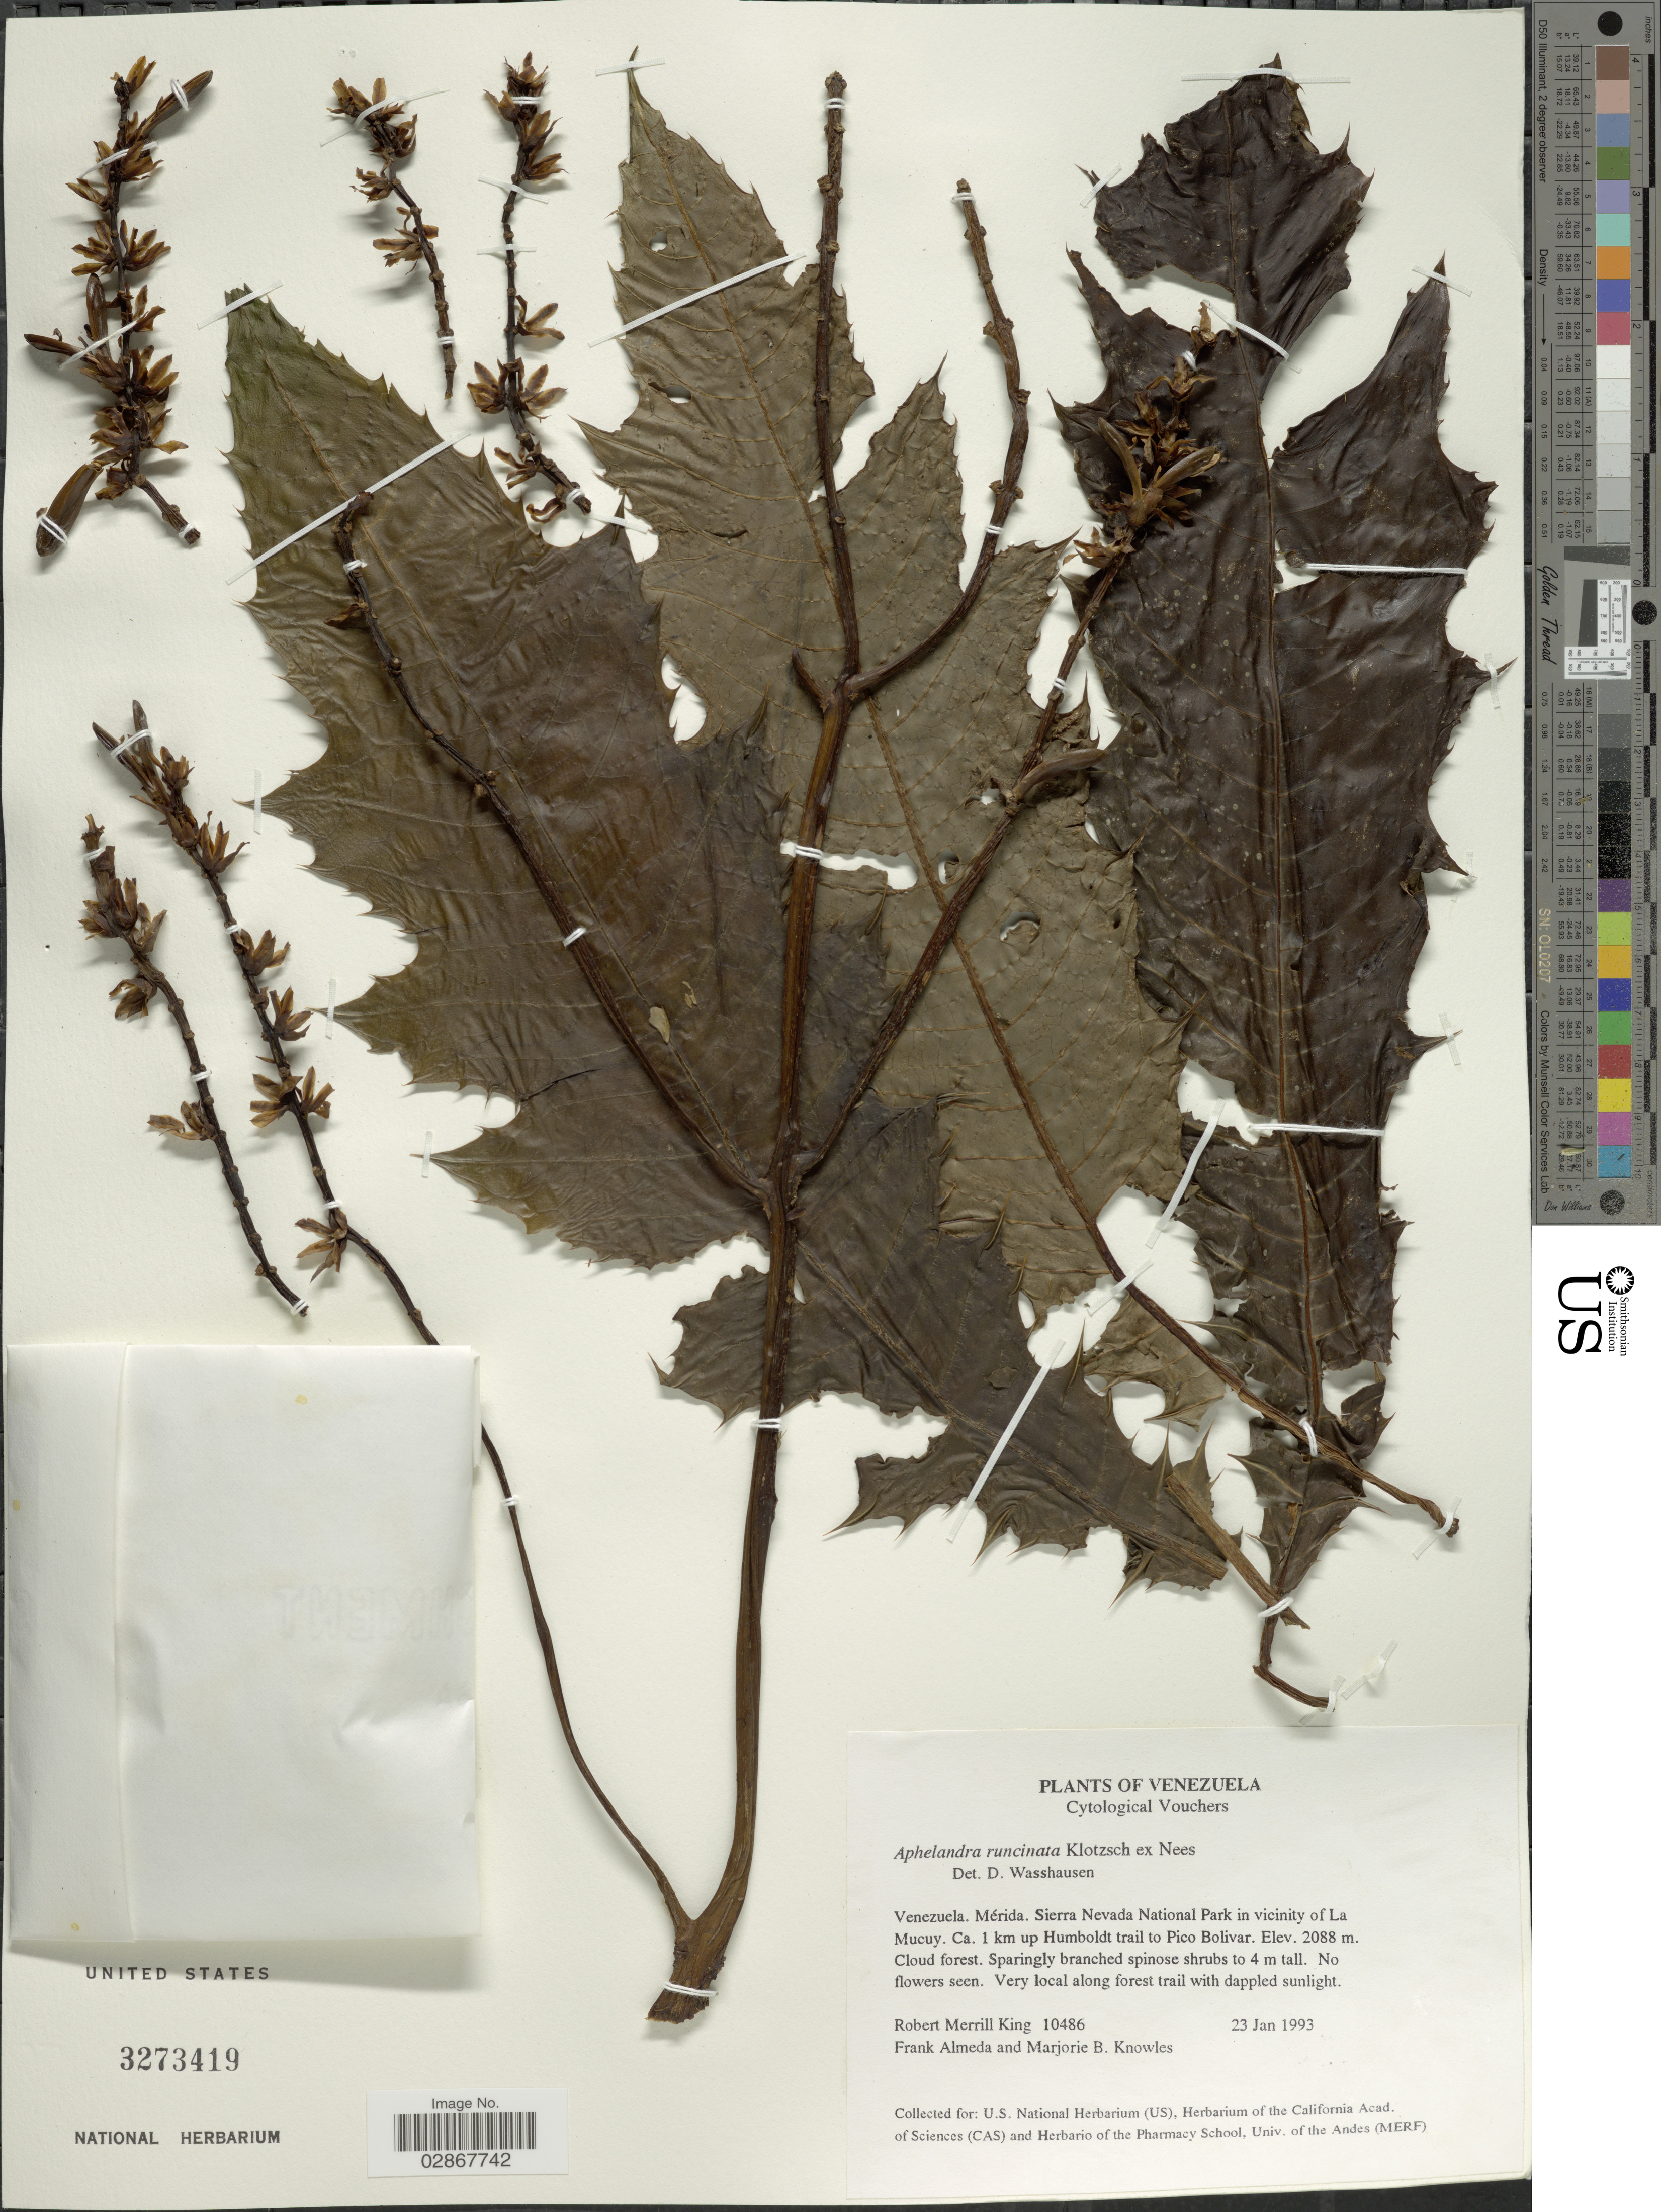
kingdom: Plantae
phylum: Tracheophyta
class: Magnoliopsida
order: Lamiales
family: Acanthaceae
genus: Aphelandra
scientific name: Aphelandra runcinata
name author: Klotzsch ex Nees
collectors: R. M. King, F. Almeda & M. B. Knowles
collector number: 10486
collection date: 1993-01-23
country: Venezuela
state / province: Mérida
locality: Sierra Nevada National Park in vicinity of La Mucuy. Ca. 1 km up Humboldt trail to Pico Bolivar.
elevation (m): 2088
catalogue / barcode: US 3273419